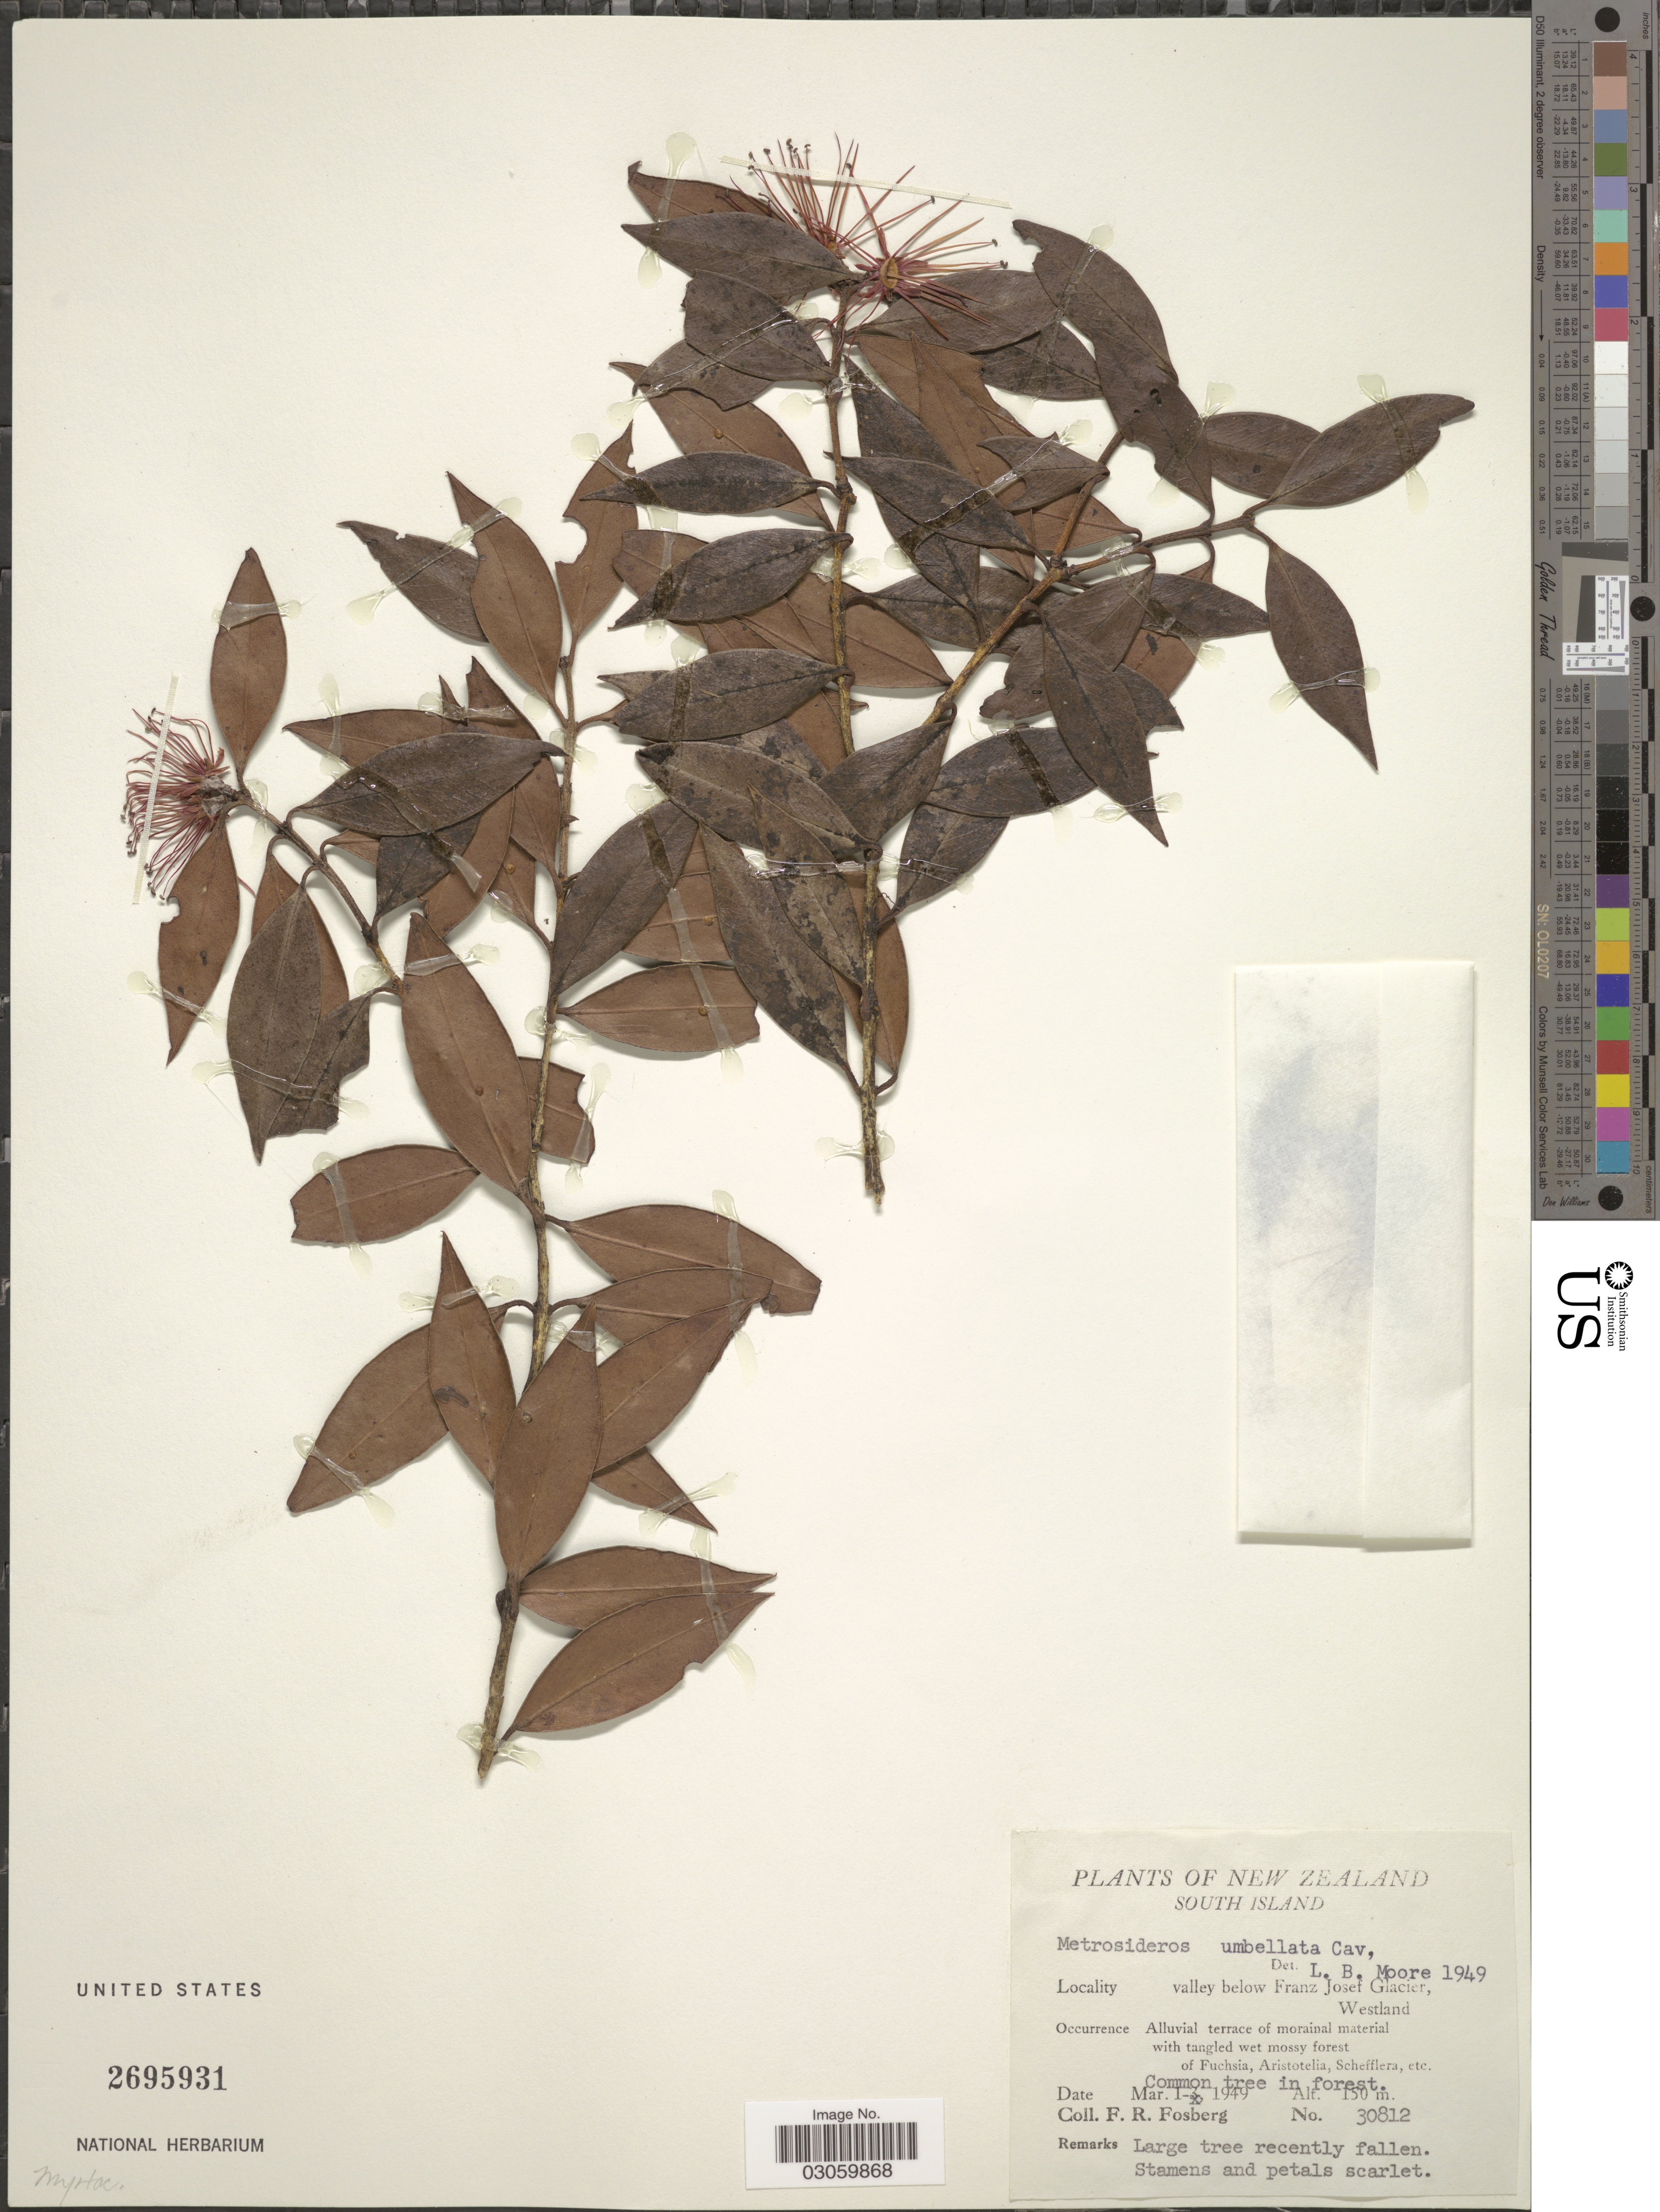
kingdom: Plantae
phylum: Tracheophyta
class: Magnoliopsida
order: Myrtales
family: Myrtaceae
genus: Metrosideros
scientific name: Metrosideros umbellata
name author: Cav.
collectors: F. R. Fosberg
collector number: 30812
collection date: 1949-03-01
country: New Zealand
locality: South Island. Valley below Franz Josef Glacier, Westland.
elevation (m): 150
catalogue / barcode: US 2695931